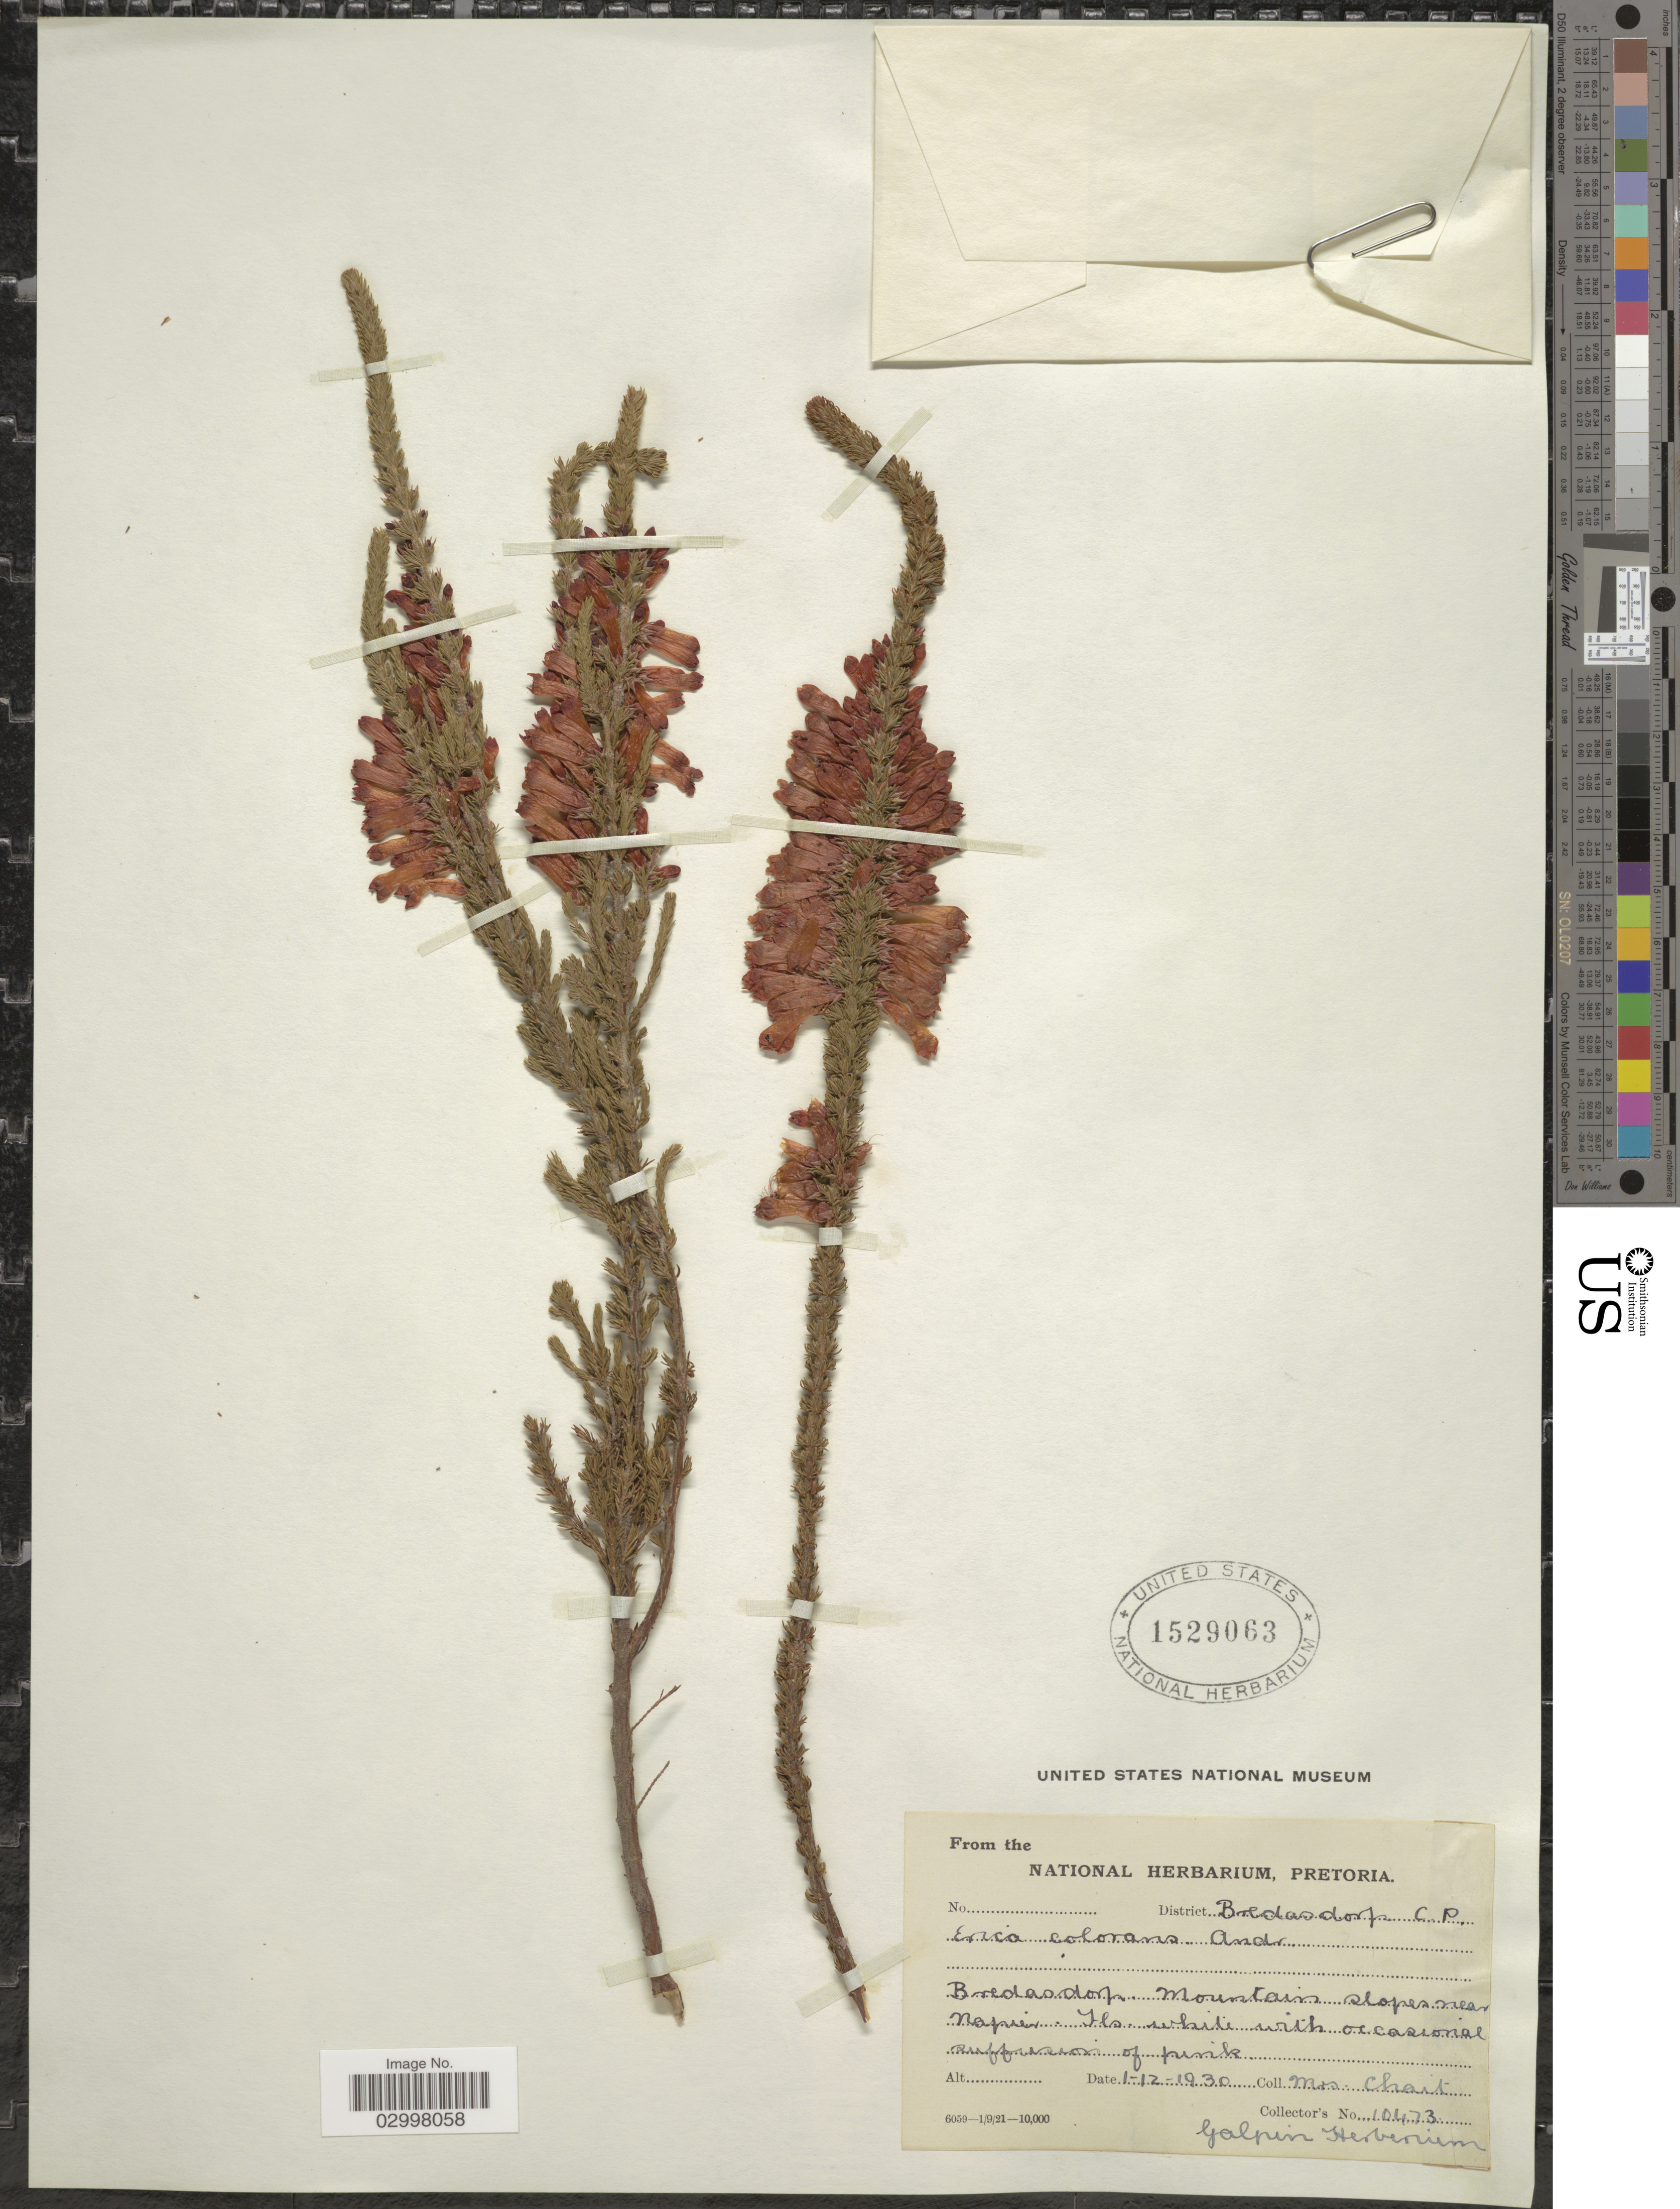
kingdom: Plantae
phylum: Tracheophyta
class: Magnoliopsida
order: Ericales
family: Ericaceae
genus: Erica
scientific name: Erica colorans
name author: Andrews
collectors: Chait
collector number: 10473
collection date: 1930-12-01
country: South Africa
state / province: Western Cape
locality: District Bredasdorp C.P. Bredasdorp. Mountain slopes near Napier.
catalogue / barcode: US 1529063